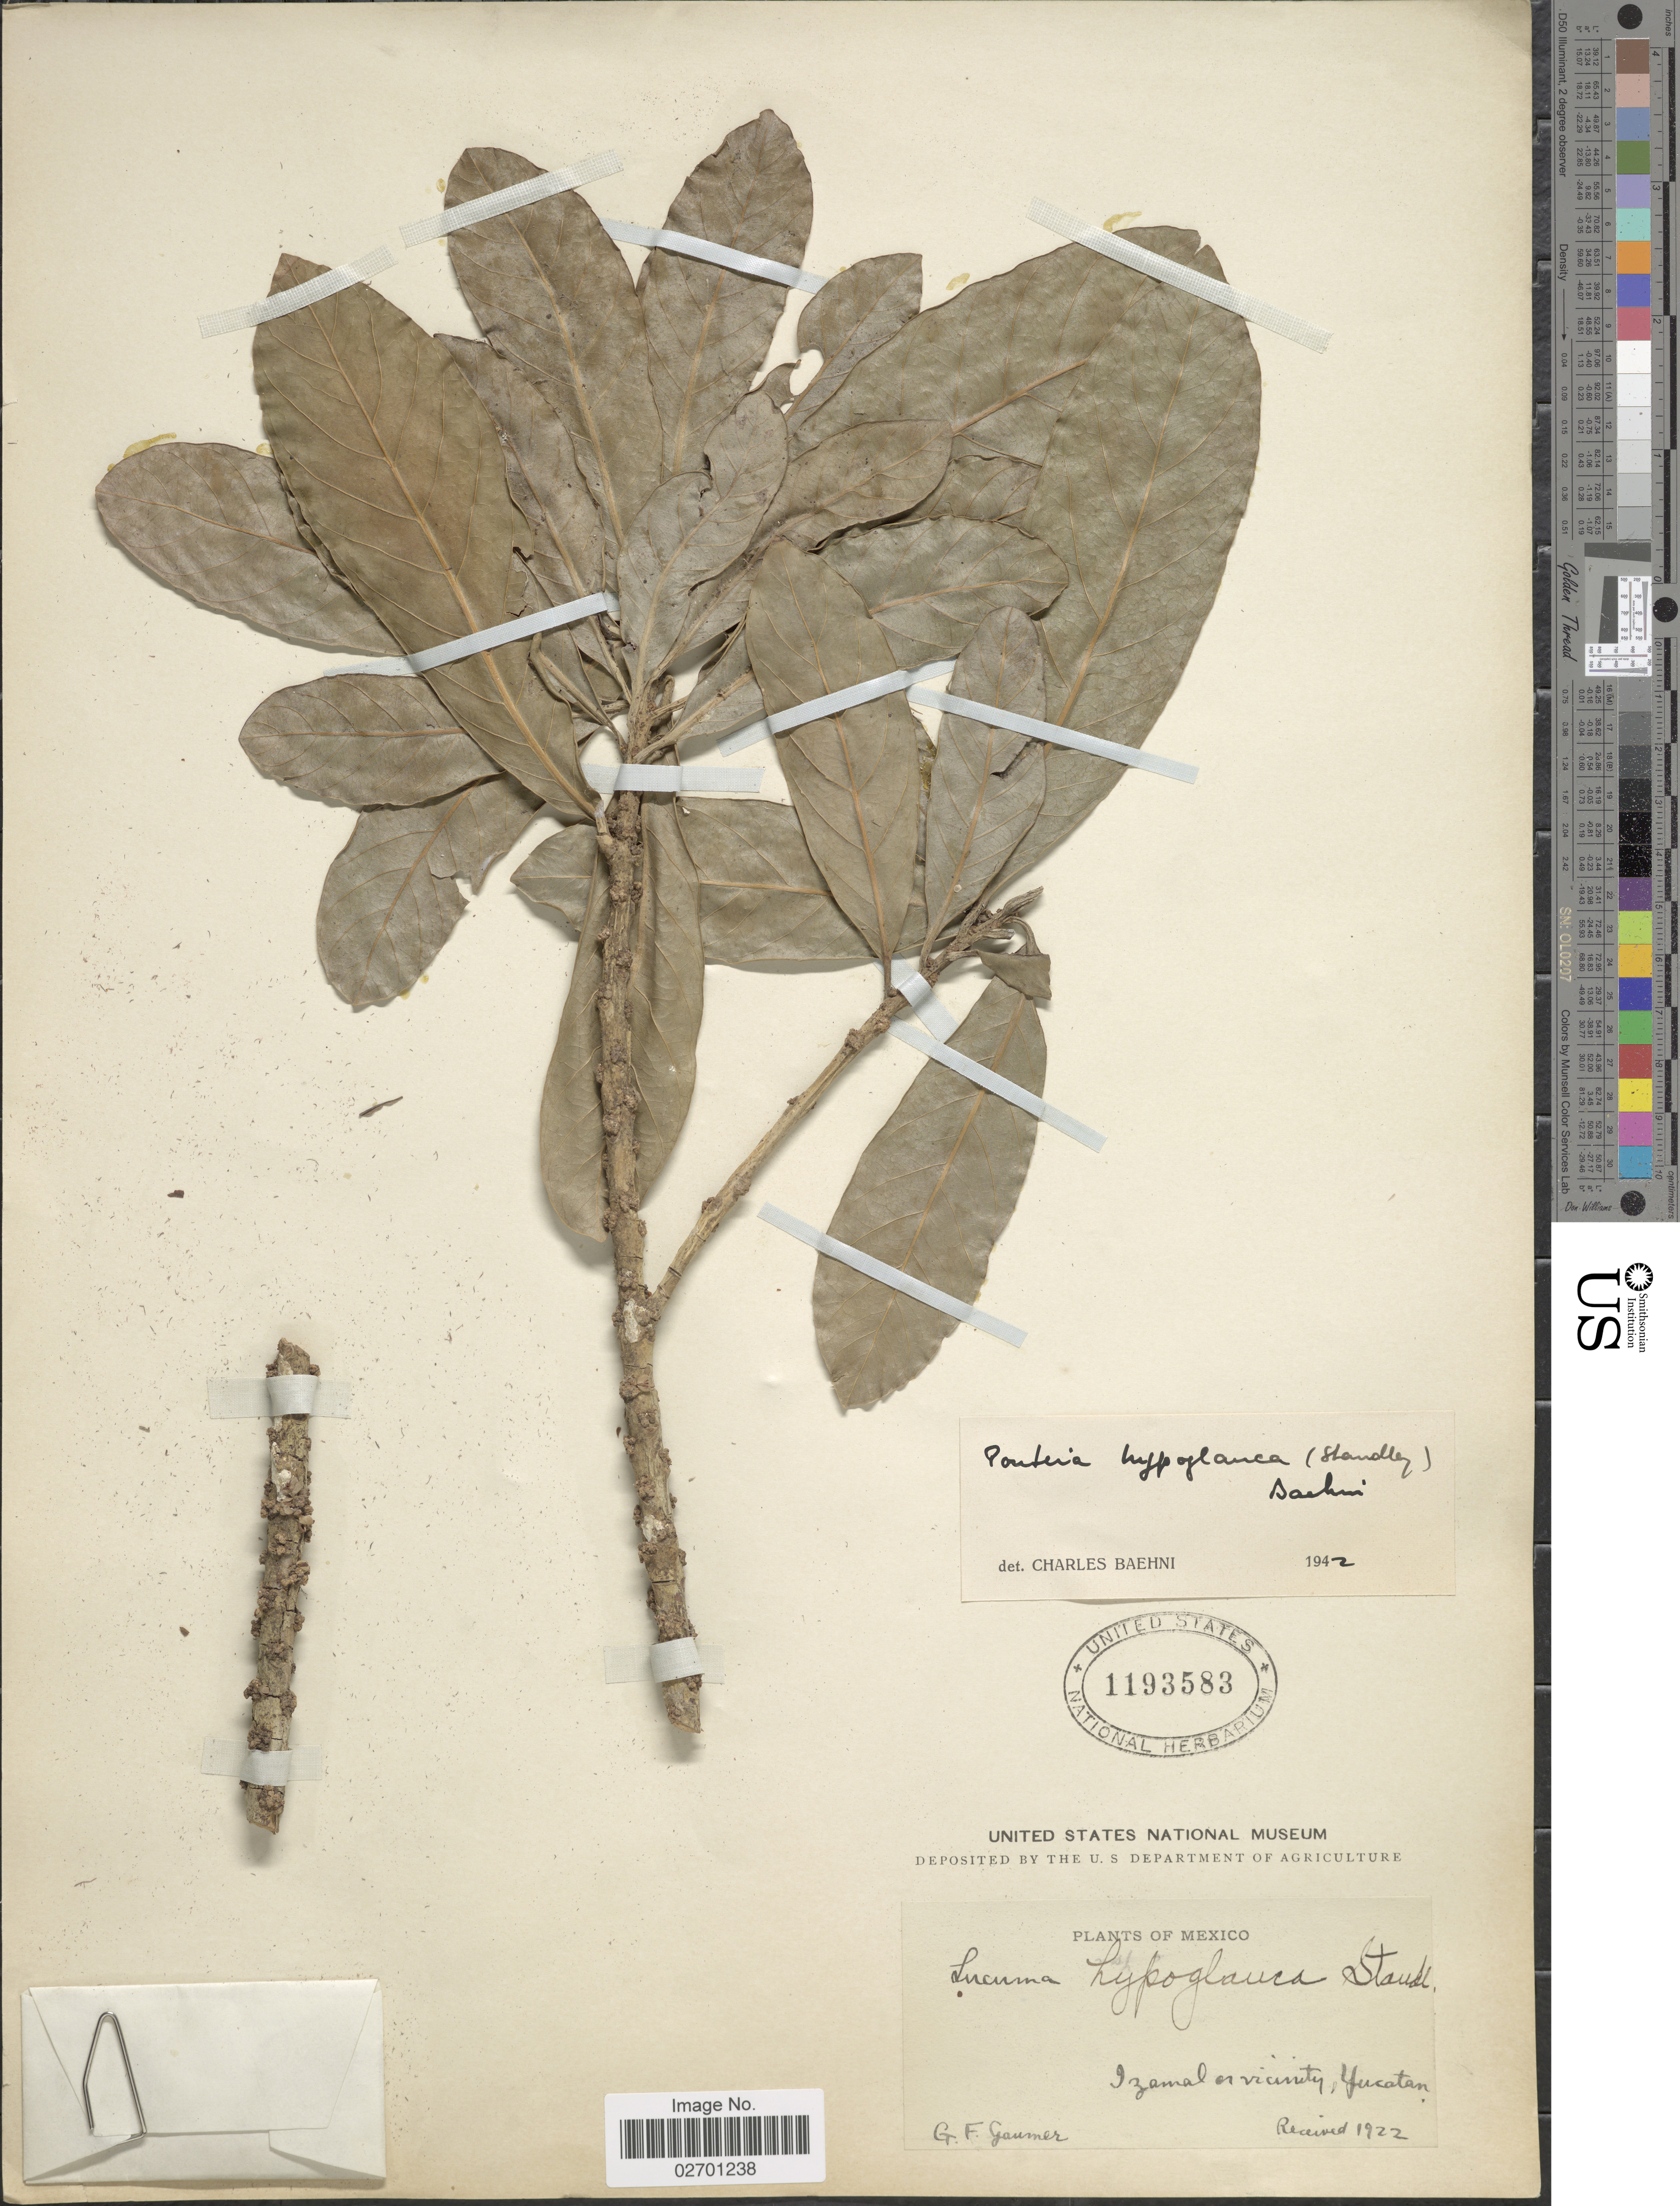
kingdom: Plantae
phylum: Tracheophyta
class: Magnoliopsida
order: Ericales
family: Sapotaceae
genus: Pouteria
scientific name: Pouteria glomerata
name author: (Miq.) Radlk.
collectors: G. F. Gaumer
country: Mexico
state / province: Yucatán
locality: Izamal or vicinity.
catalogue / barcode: US 1193583